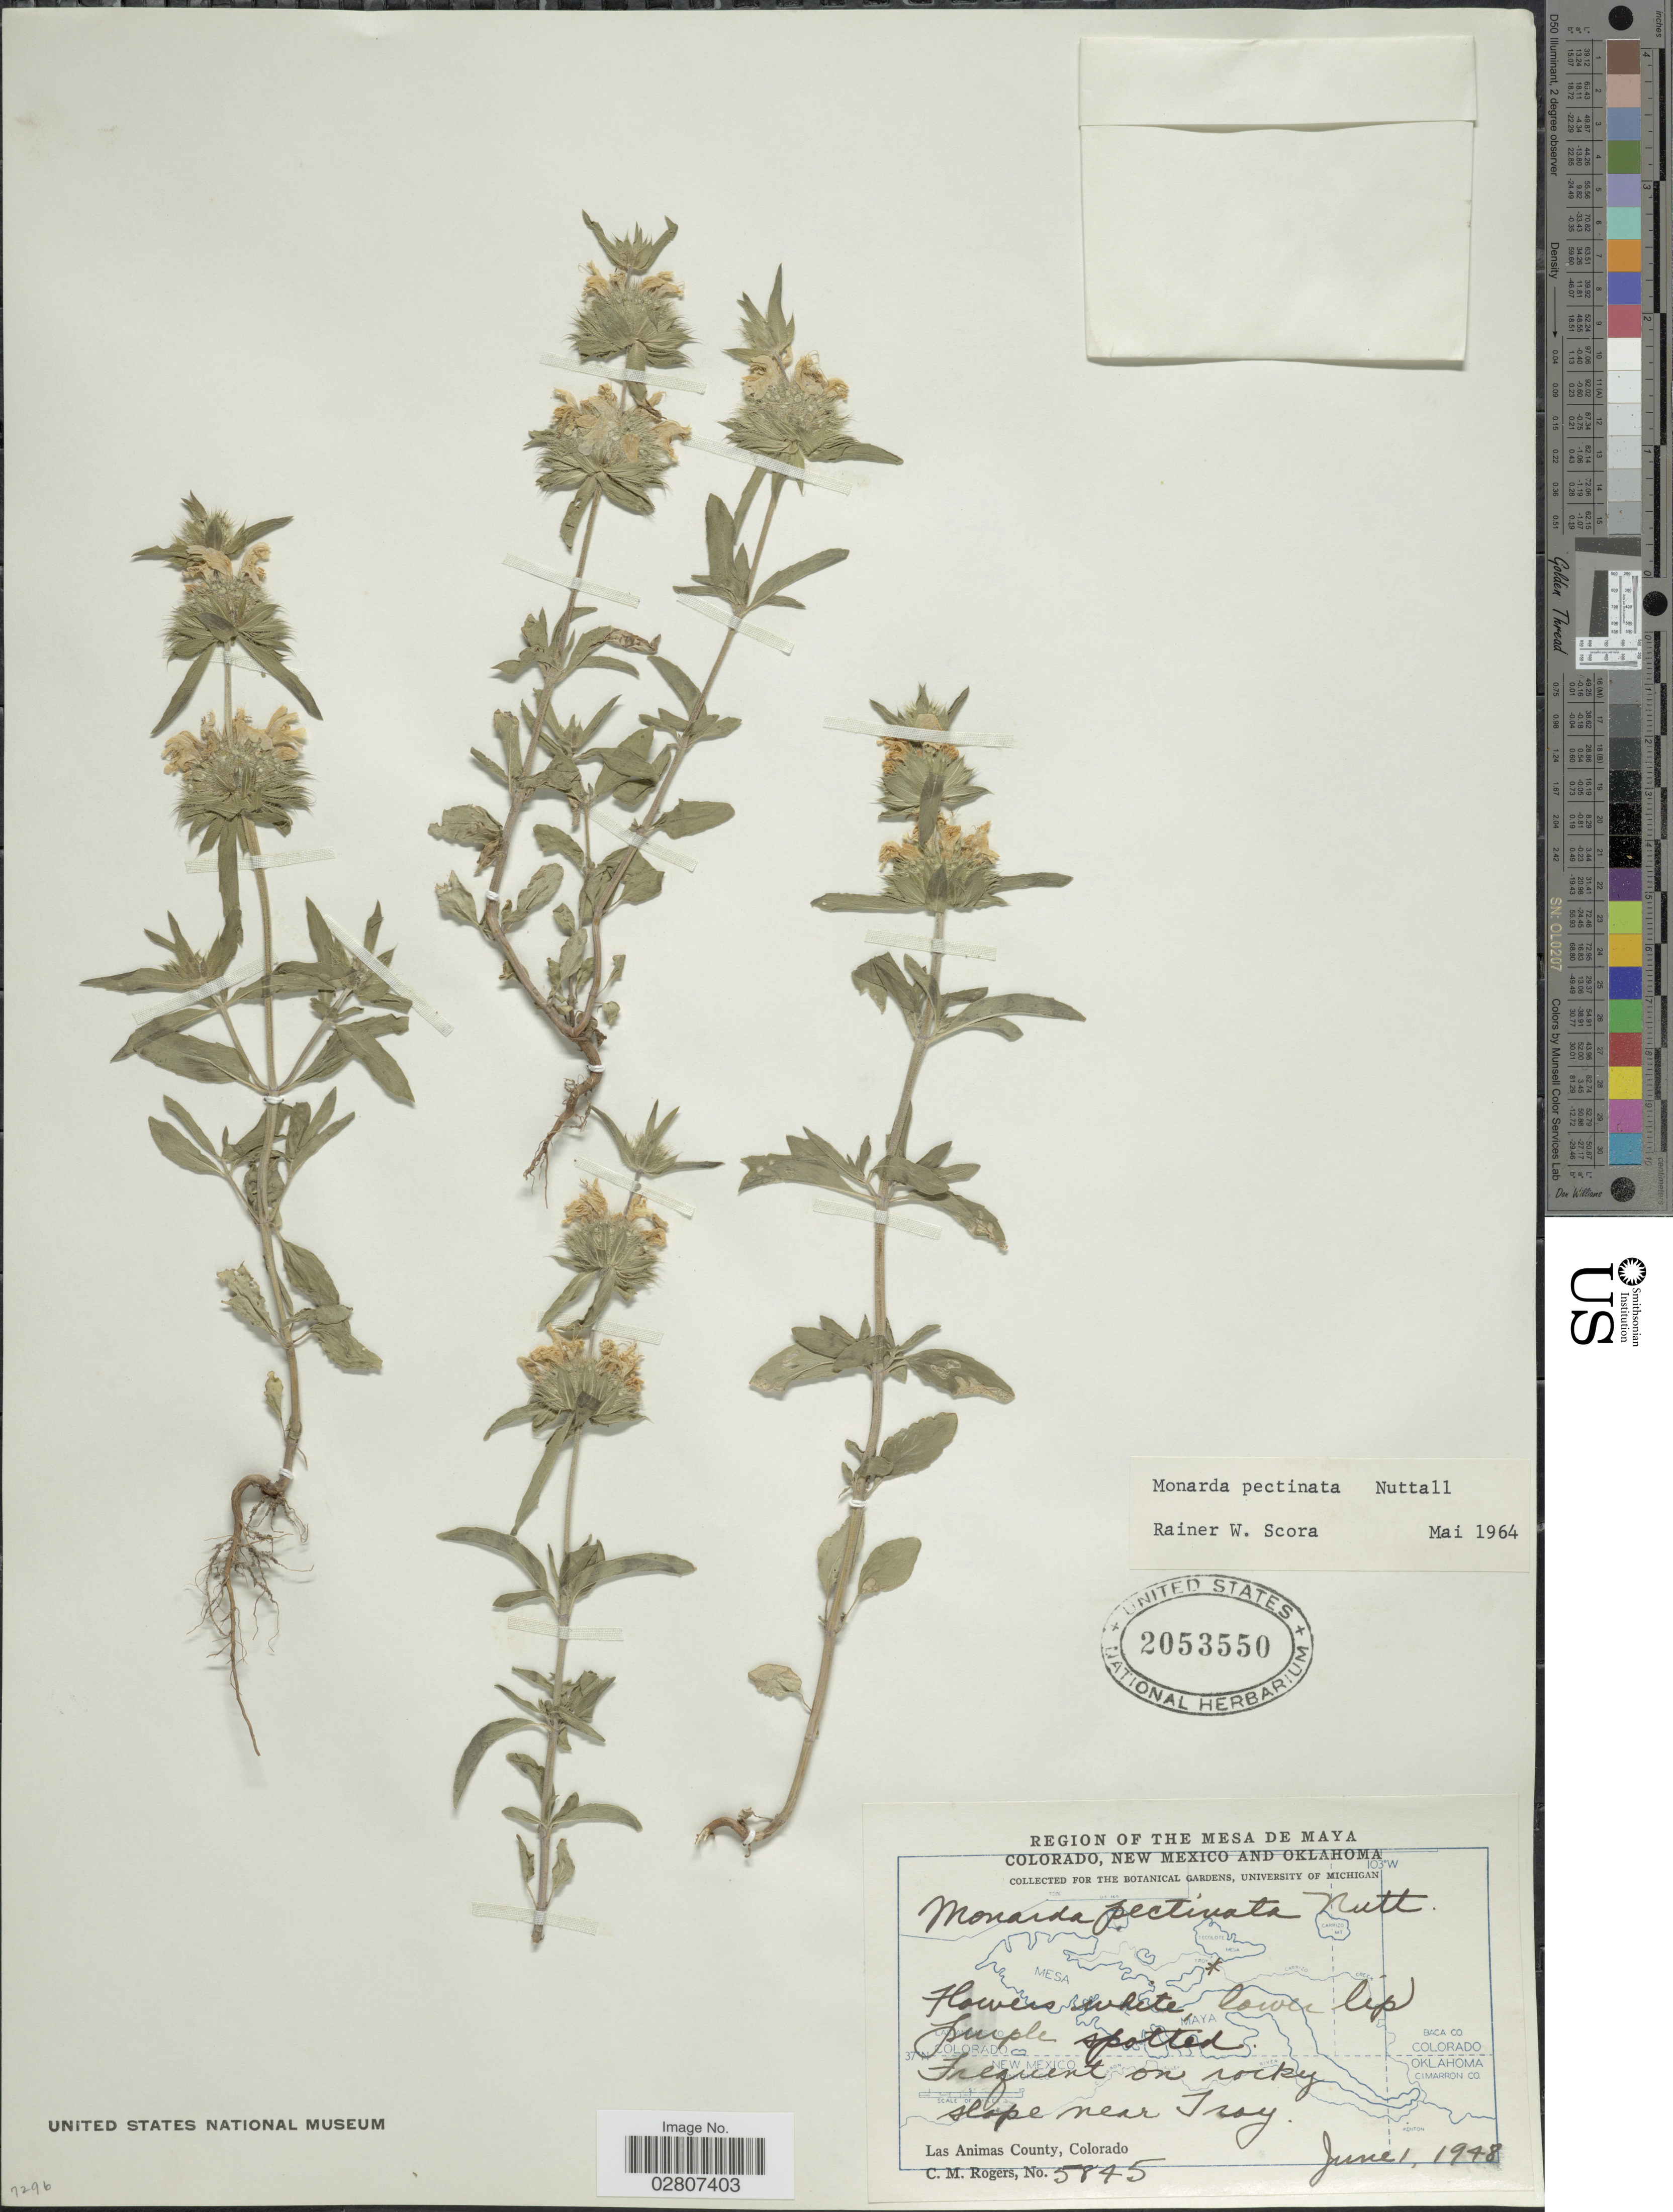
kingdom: Plantae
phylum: Tracheophyta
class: Magnoliopsida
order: Lamiales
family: Lamiaceae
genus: Monarda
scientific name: Monarda pectinata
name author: Nutt.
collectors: C. M. Rogers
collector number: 5845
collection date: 1948-06-01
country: United States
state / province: Colorado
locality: Region of the Mesa de Maya. Frequent on rocky slope near Troy. Las Animas County, Colorado.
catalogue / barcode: US 2053550